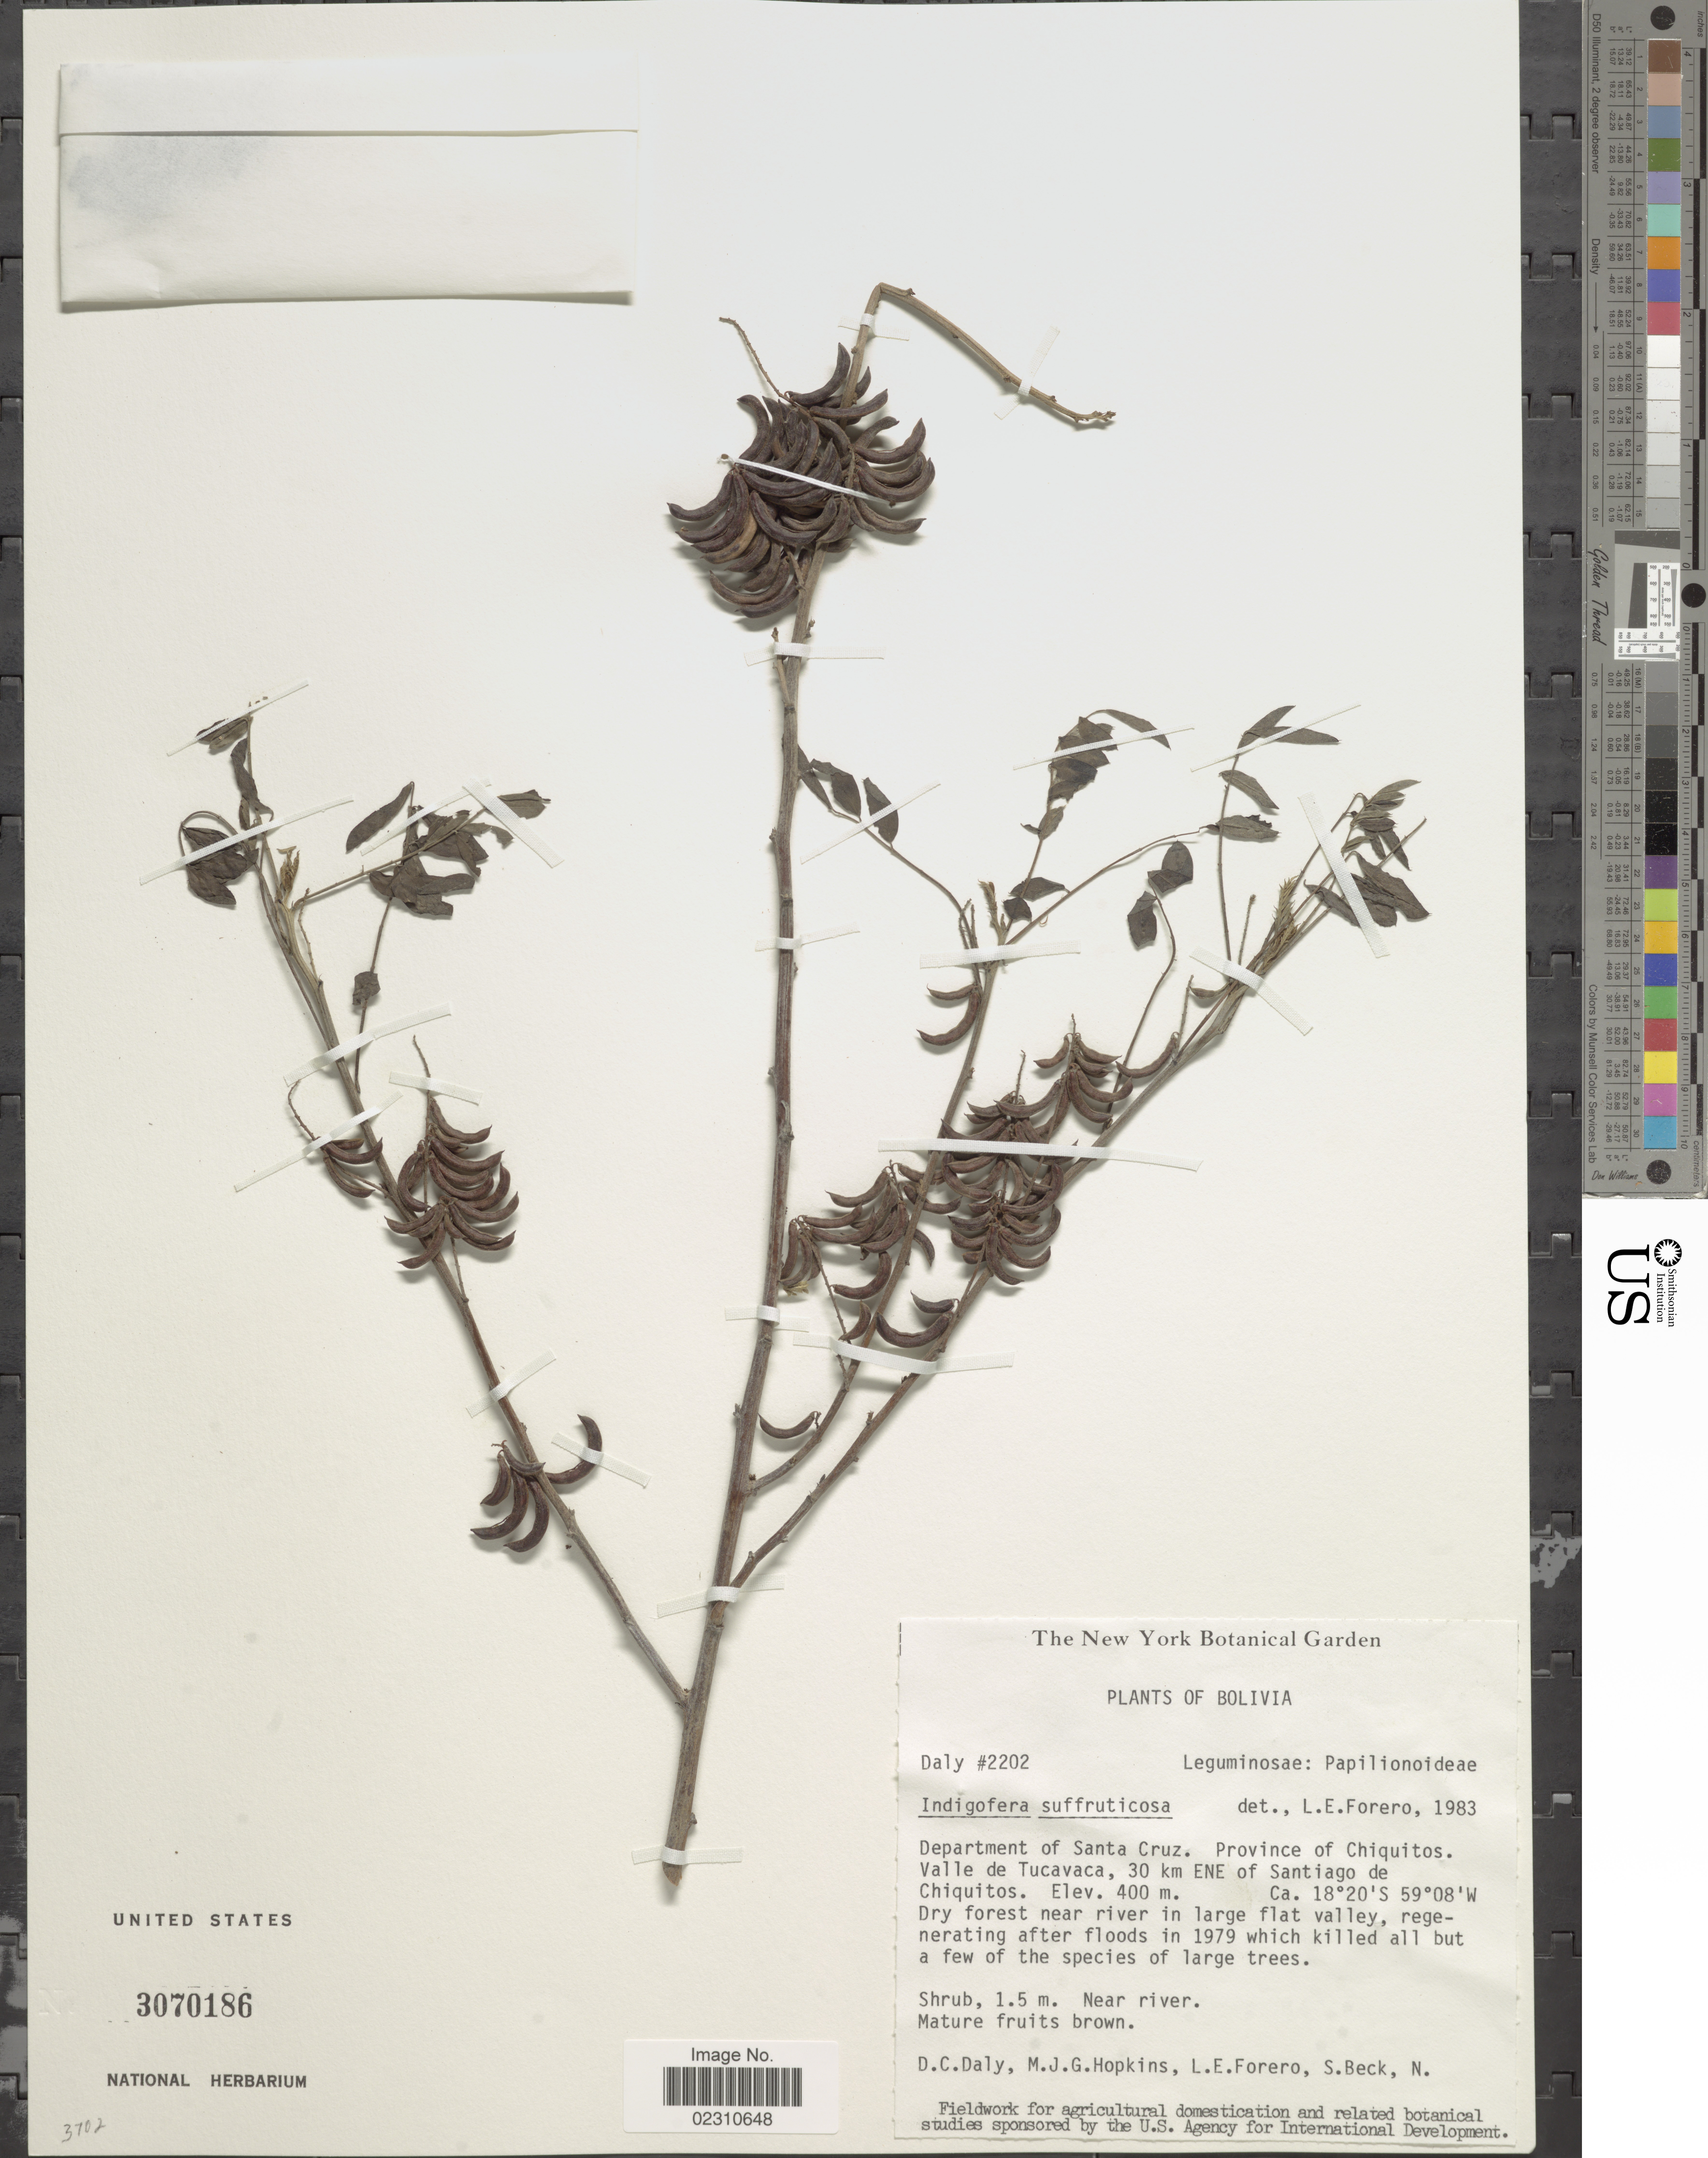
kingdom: Plantae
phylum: Tracheophyta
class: Magnoliopsida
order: Fabales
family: Fabaceae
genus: Indigofera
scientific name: Indigofera suffruticosa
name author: Mill.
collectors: D. C. Daly, M. J. G. Hopkins, L. Forero & S. G. Beck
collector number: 2202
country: Bolivia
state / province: Santa Cruz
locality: Department of Santa Cruz, Province of Chiquitos, Valle de Tucacava, 30 km ENE of Santiago de Chiquitos.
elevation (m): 400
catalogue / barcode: US 3070186